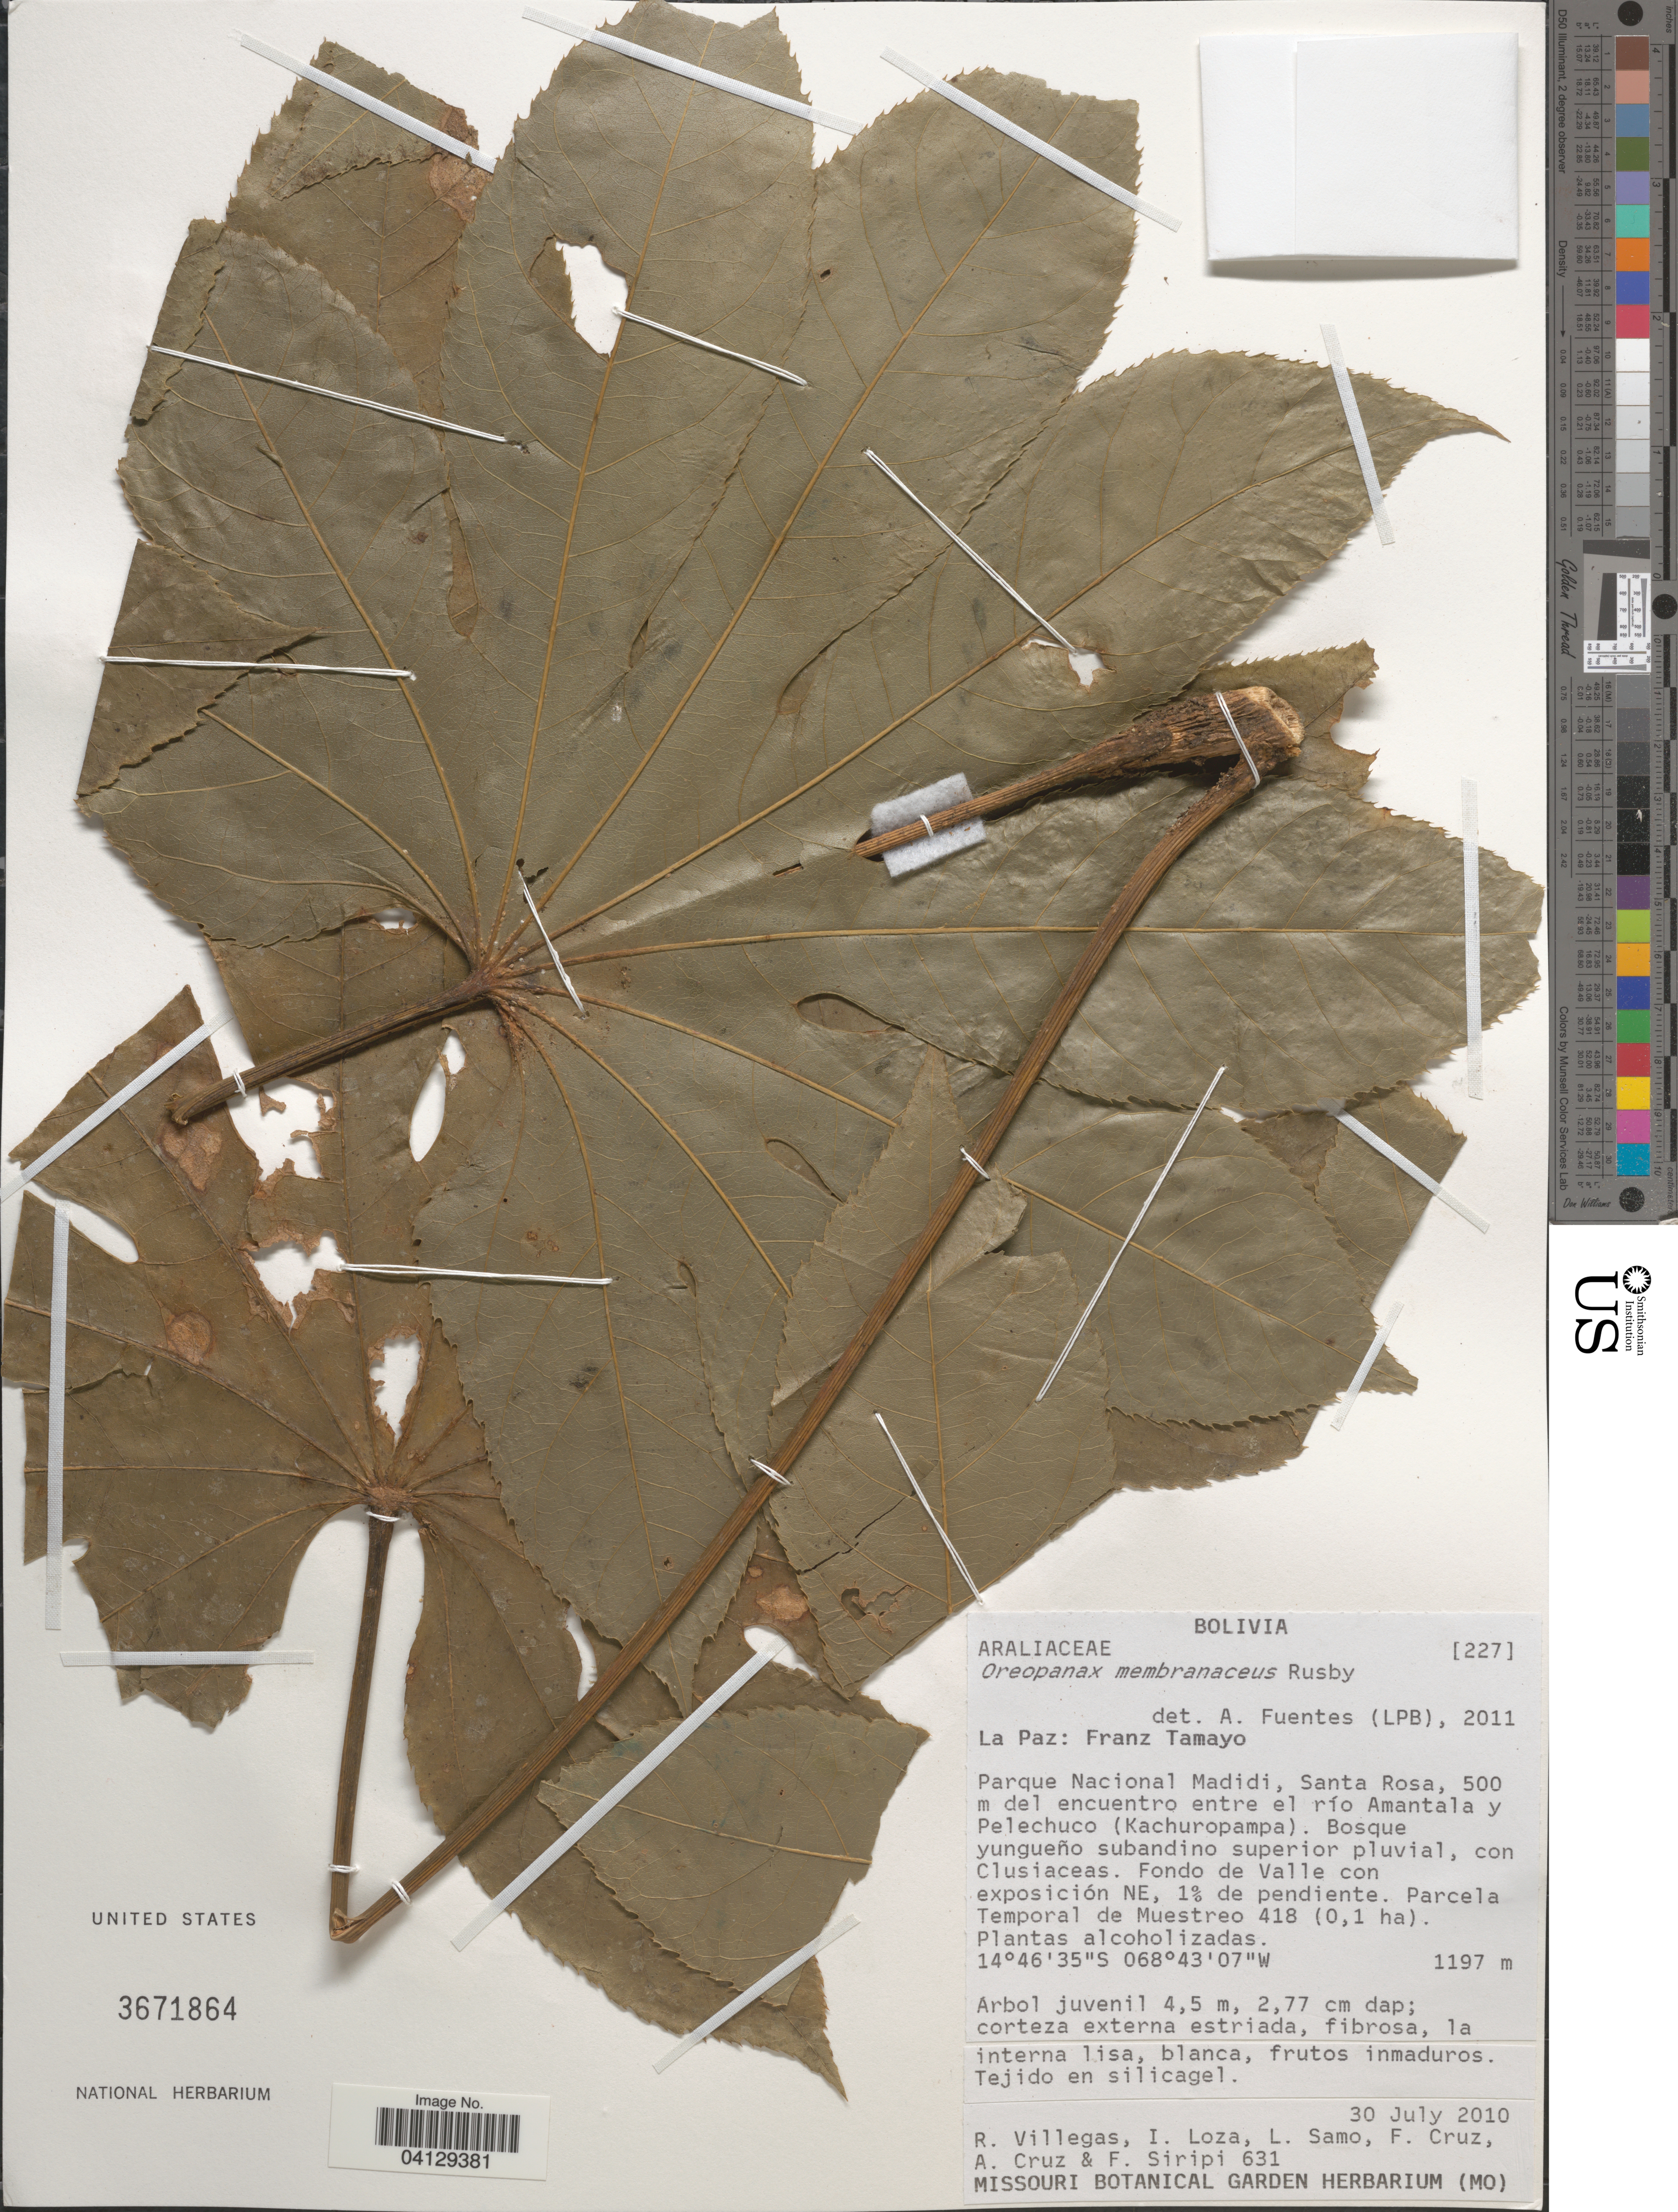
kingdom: Plantae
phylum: Tracheophyta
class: Magnoliopsida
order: Apiales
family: Araliaceae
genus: Oreopanax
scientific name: Oreopanax membranaceus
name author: Rusby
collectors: R. Villegas, I. Loza, L. Samo, F. Cruz & et al.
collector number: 631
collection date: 2010-07-30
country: Bolivia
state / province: La Paz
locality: Franz Tamayo. Parque Nacional Madidi, Santa Rosa, 500 m del encuentro entre el río Amantala y Pelechuco (Kachuropampa).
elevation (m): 1197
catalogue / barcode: US 3671864